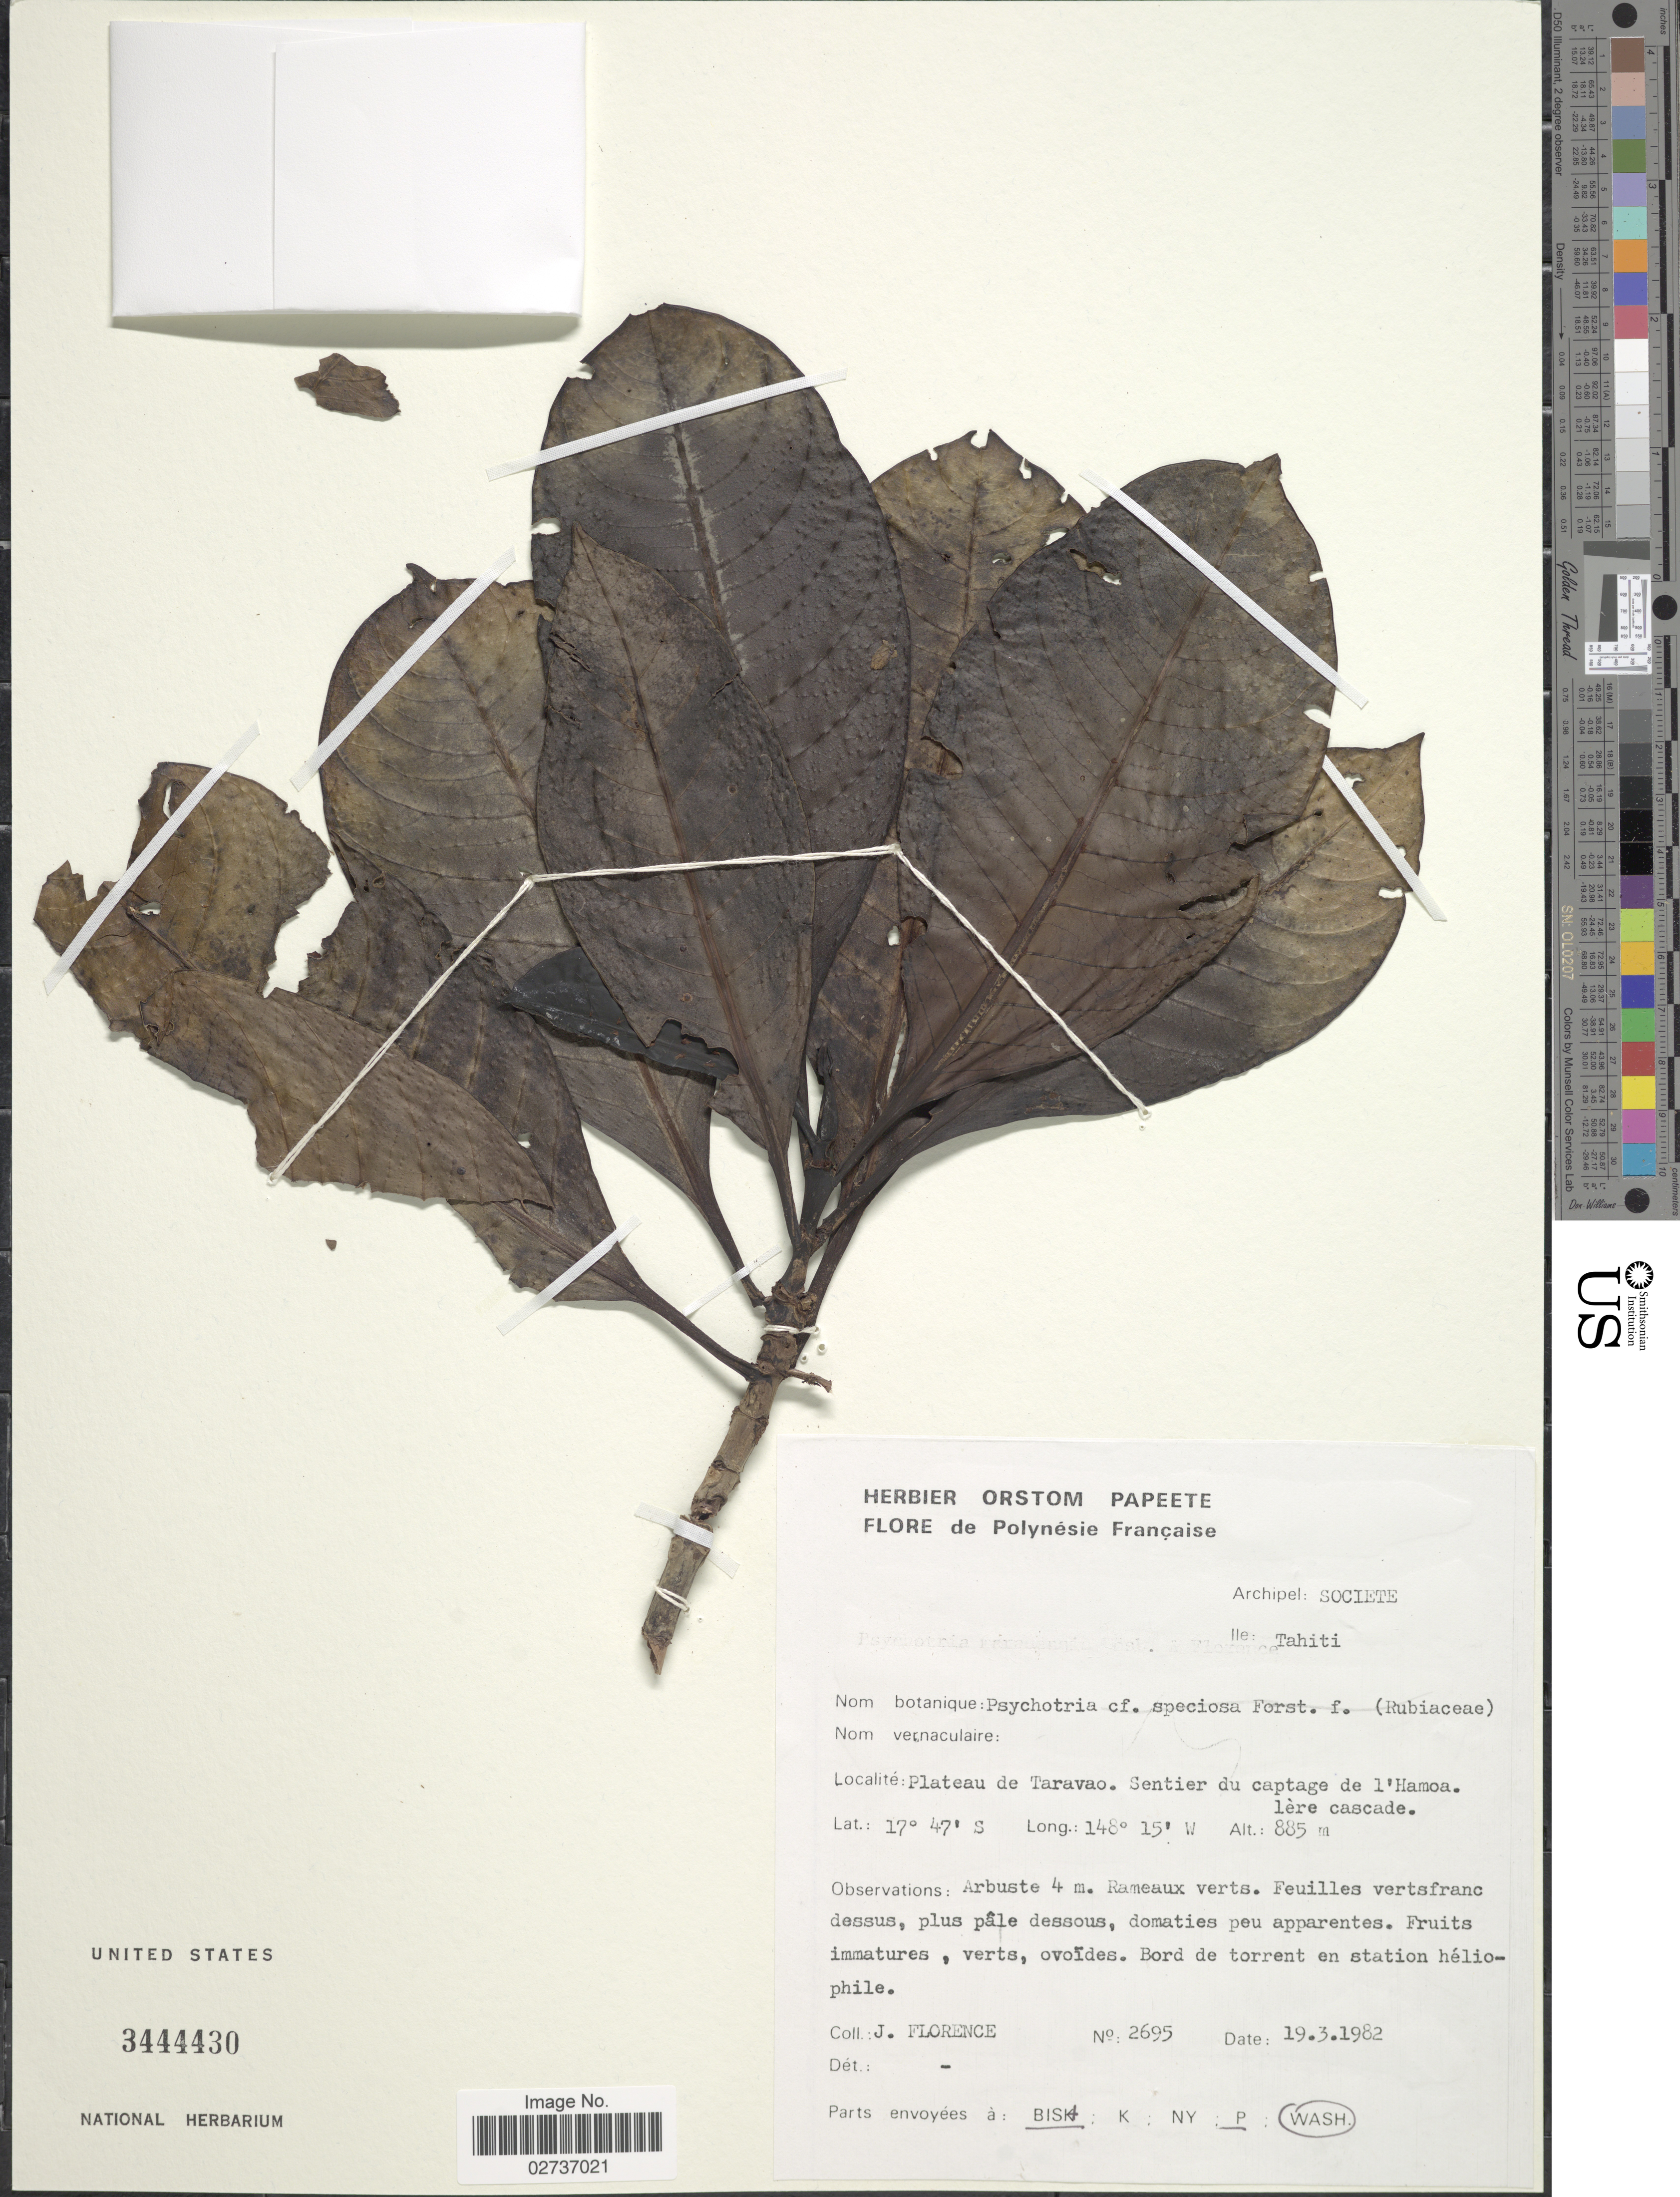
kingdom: Plantae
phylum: Tracheophyta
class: Magnoliopsida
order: Gentianales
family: Rubiaceae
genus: Psychotria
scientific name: Psychotria speciosa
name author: G. Forst.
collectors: J. Florence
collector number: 2695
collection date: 1982-03-19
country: French Polynesia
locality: Societe. Tahiti. Plateau de Taravao. Sentier du captage de l'Hamoa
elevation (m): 885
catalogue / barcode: US 3444430